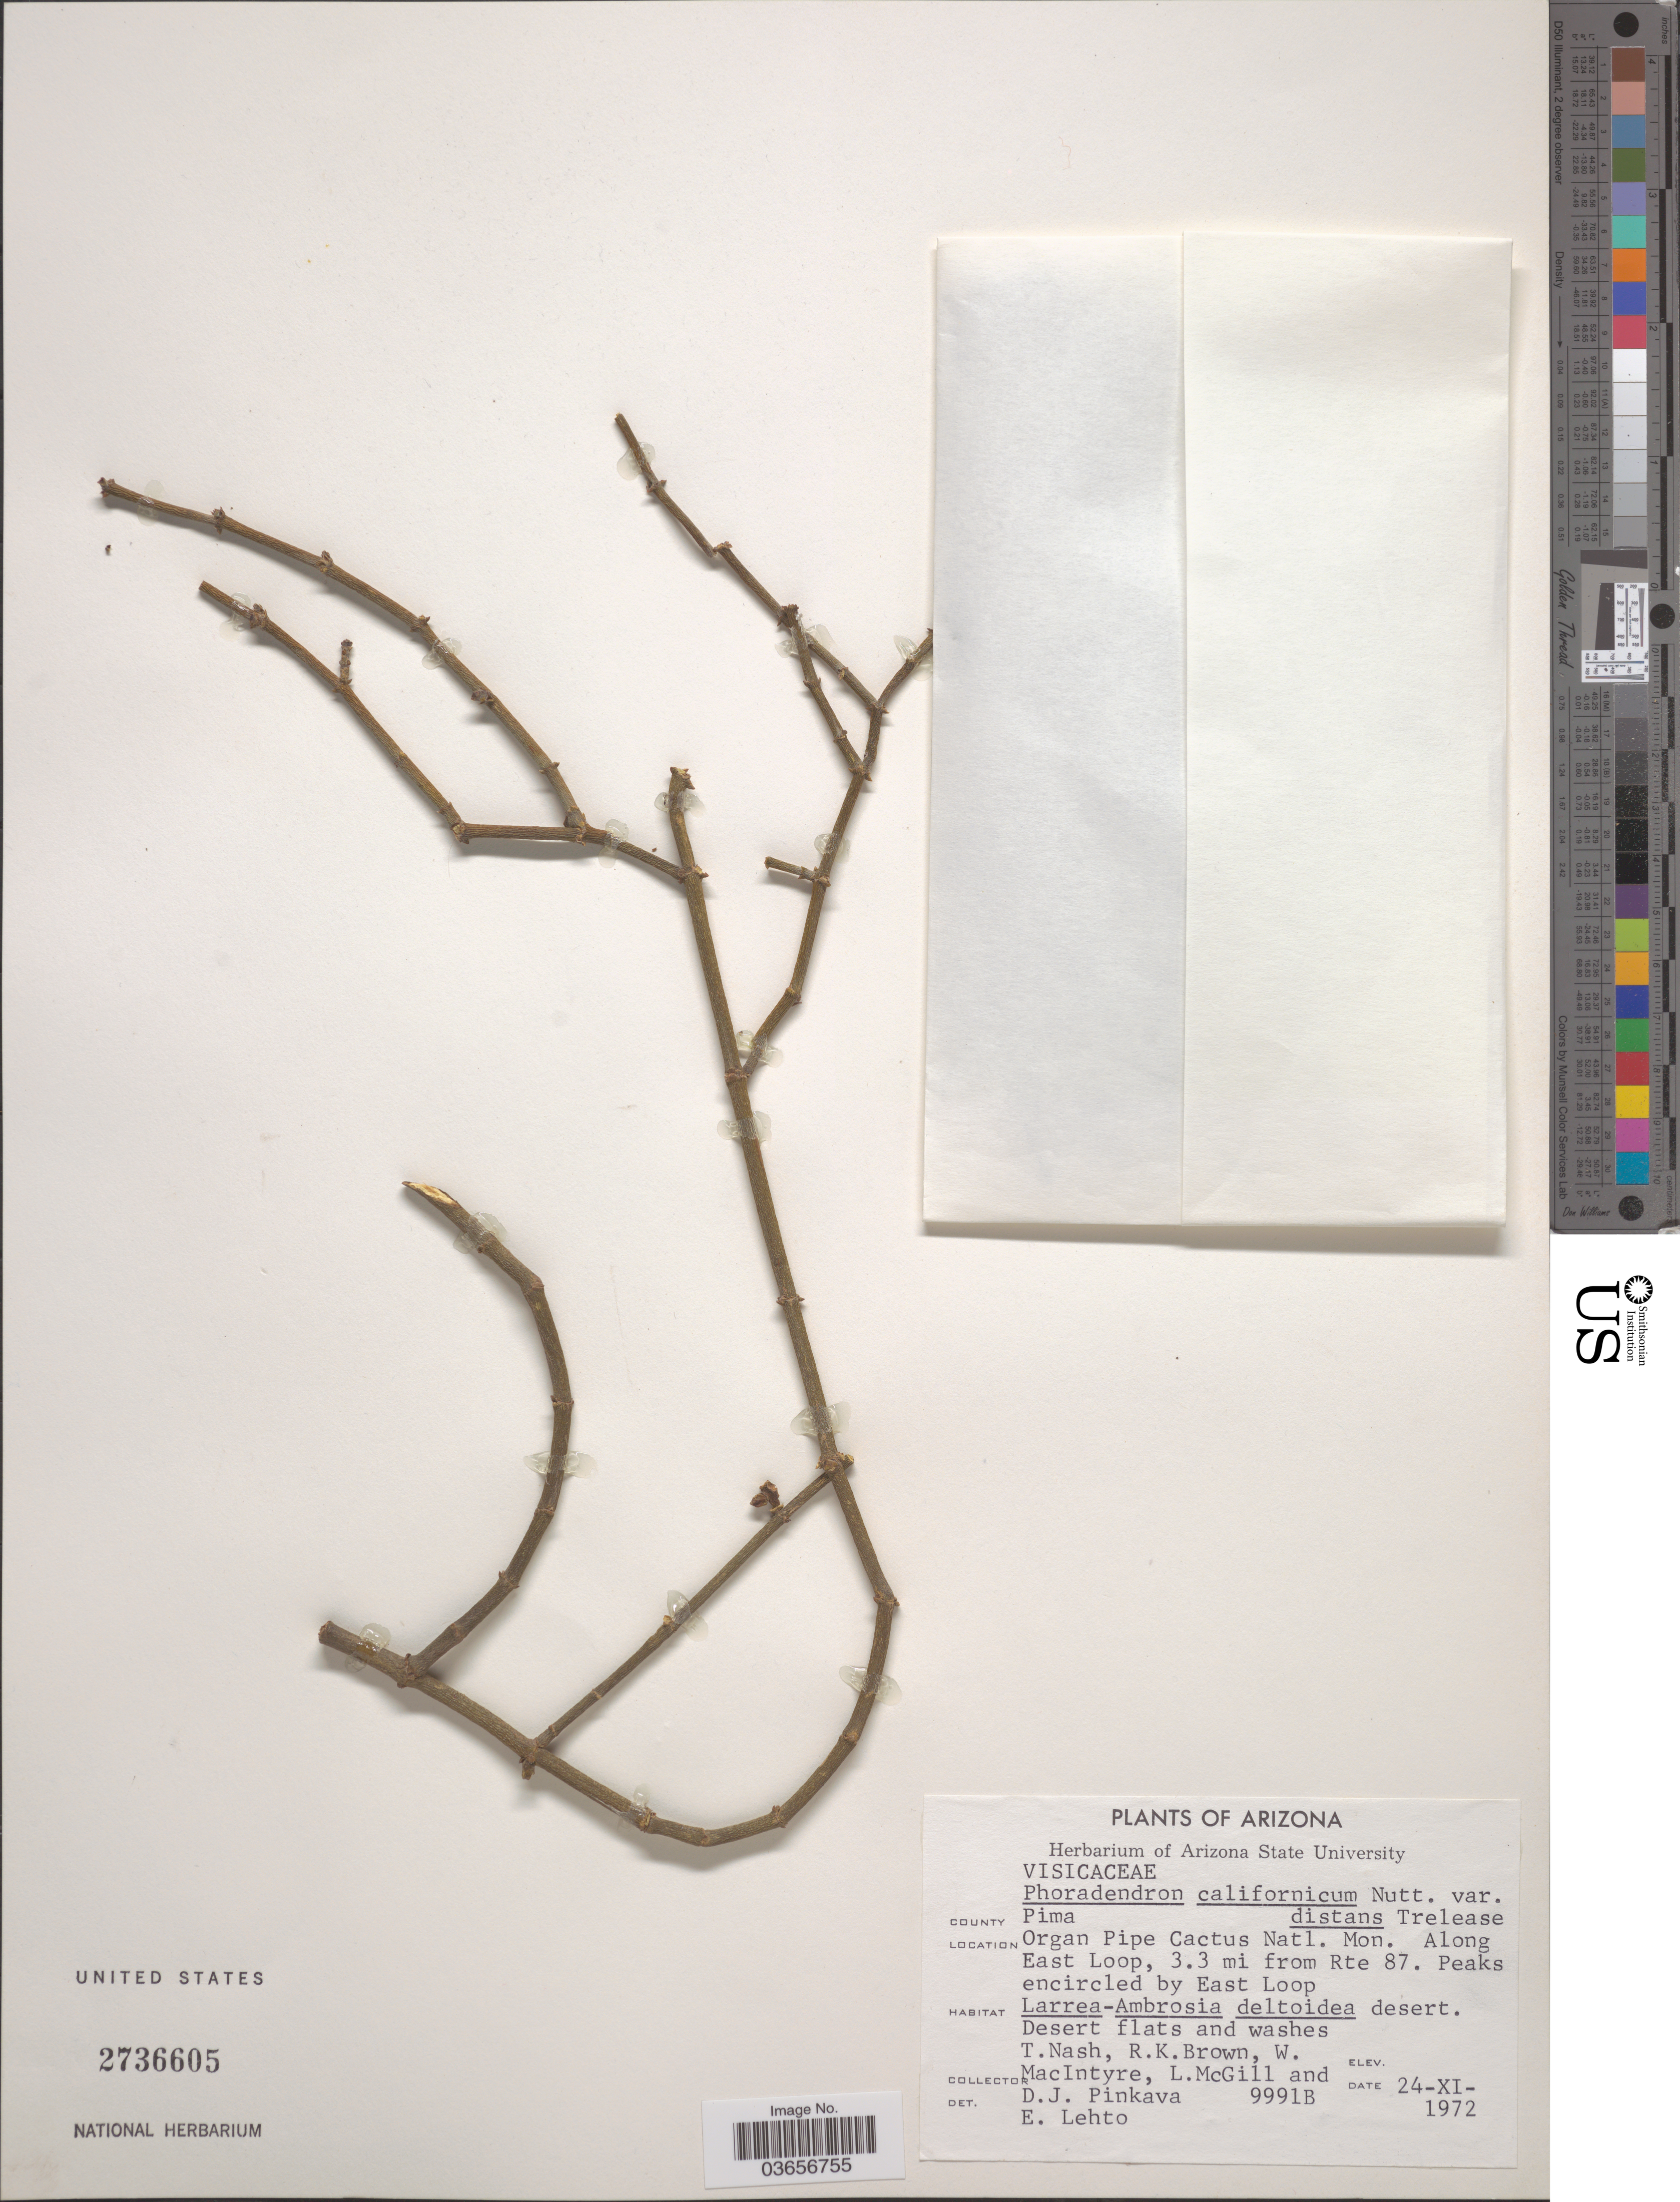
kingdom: Plantae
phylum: Tracheophyta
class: Magnoliopsida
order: Santalales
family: Viscaceae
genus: Phoradendron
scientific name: Phoradendron californicum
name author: Nutt.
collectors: T. Nash, R. K. Brown, W. Macintyre, L. McGill & D. J. Pinkava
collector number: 9991B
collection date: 1972-11-24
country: United States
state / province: Arizona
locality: County Pima. Organ Pipe Cactus Natl. Mon. Along East Loop, 3.3 mi from Rte 87. Peaks encircled by East Loop.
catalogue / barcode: US 2736605